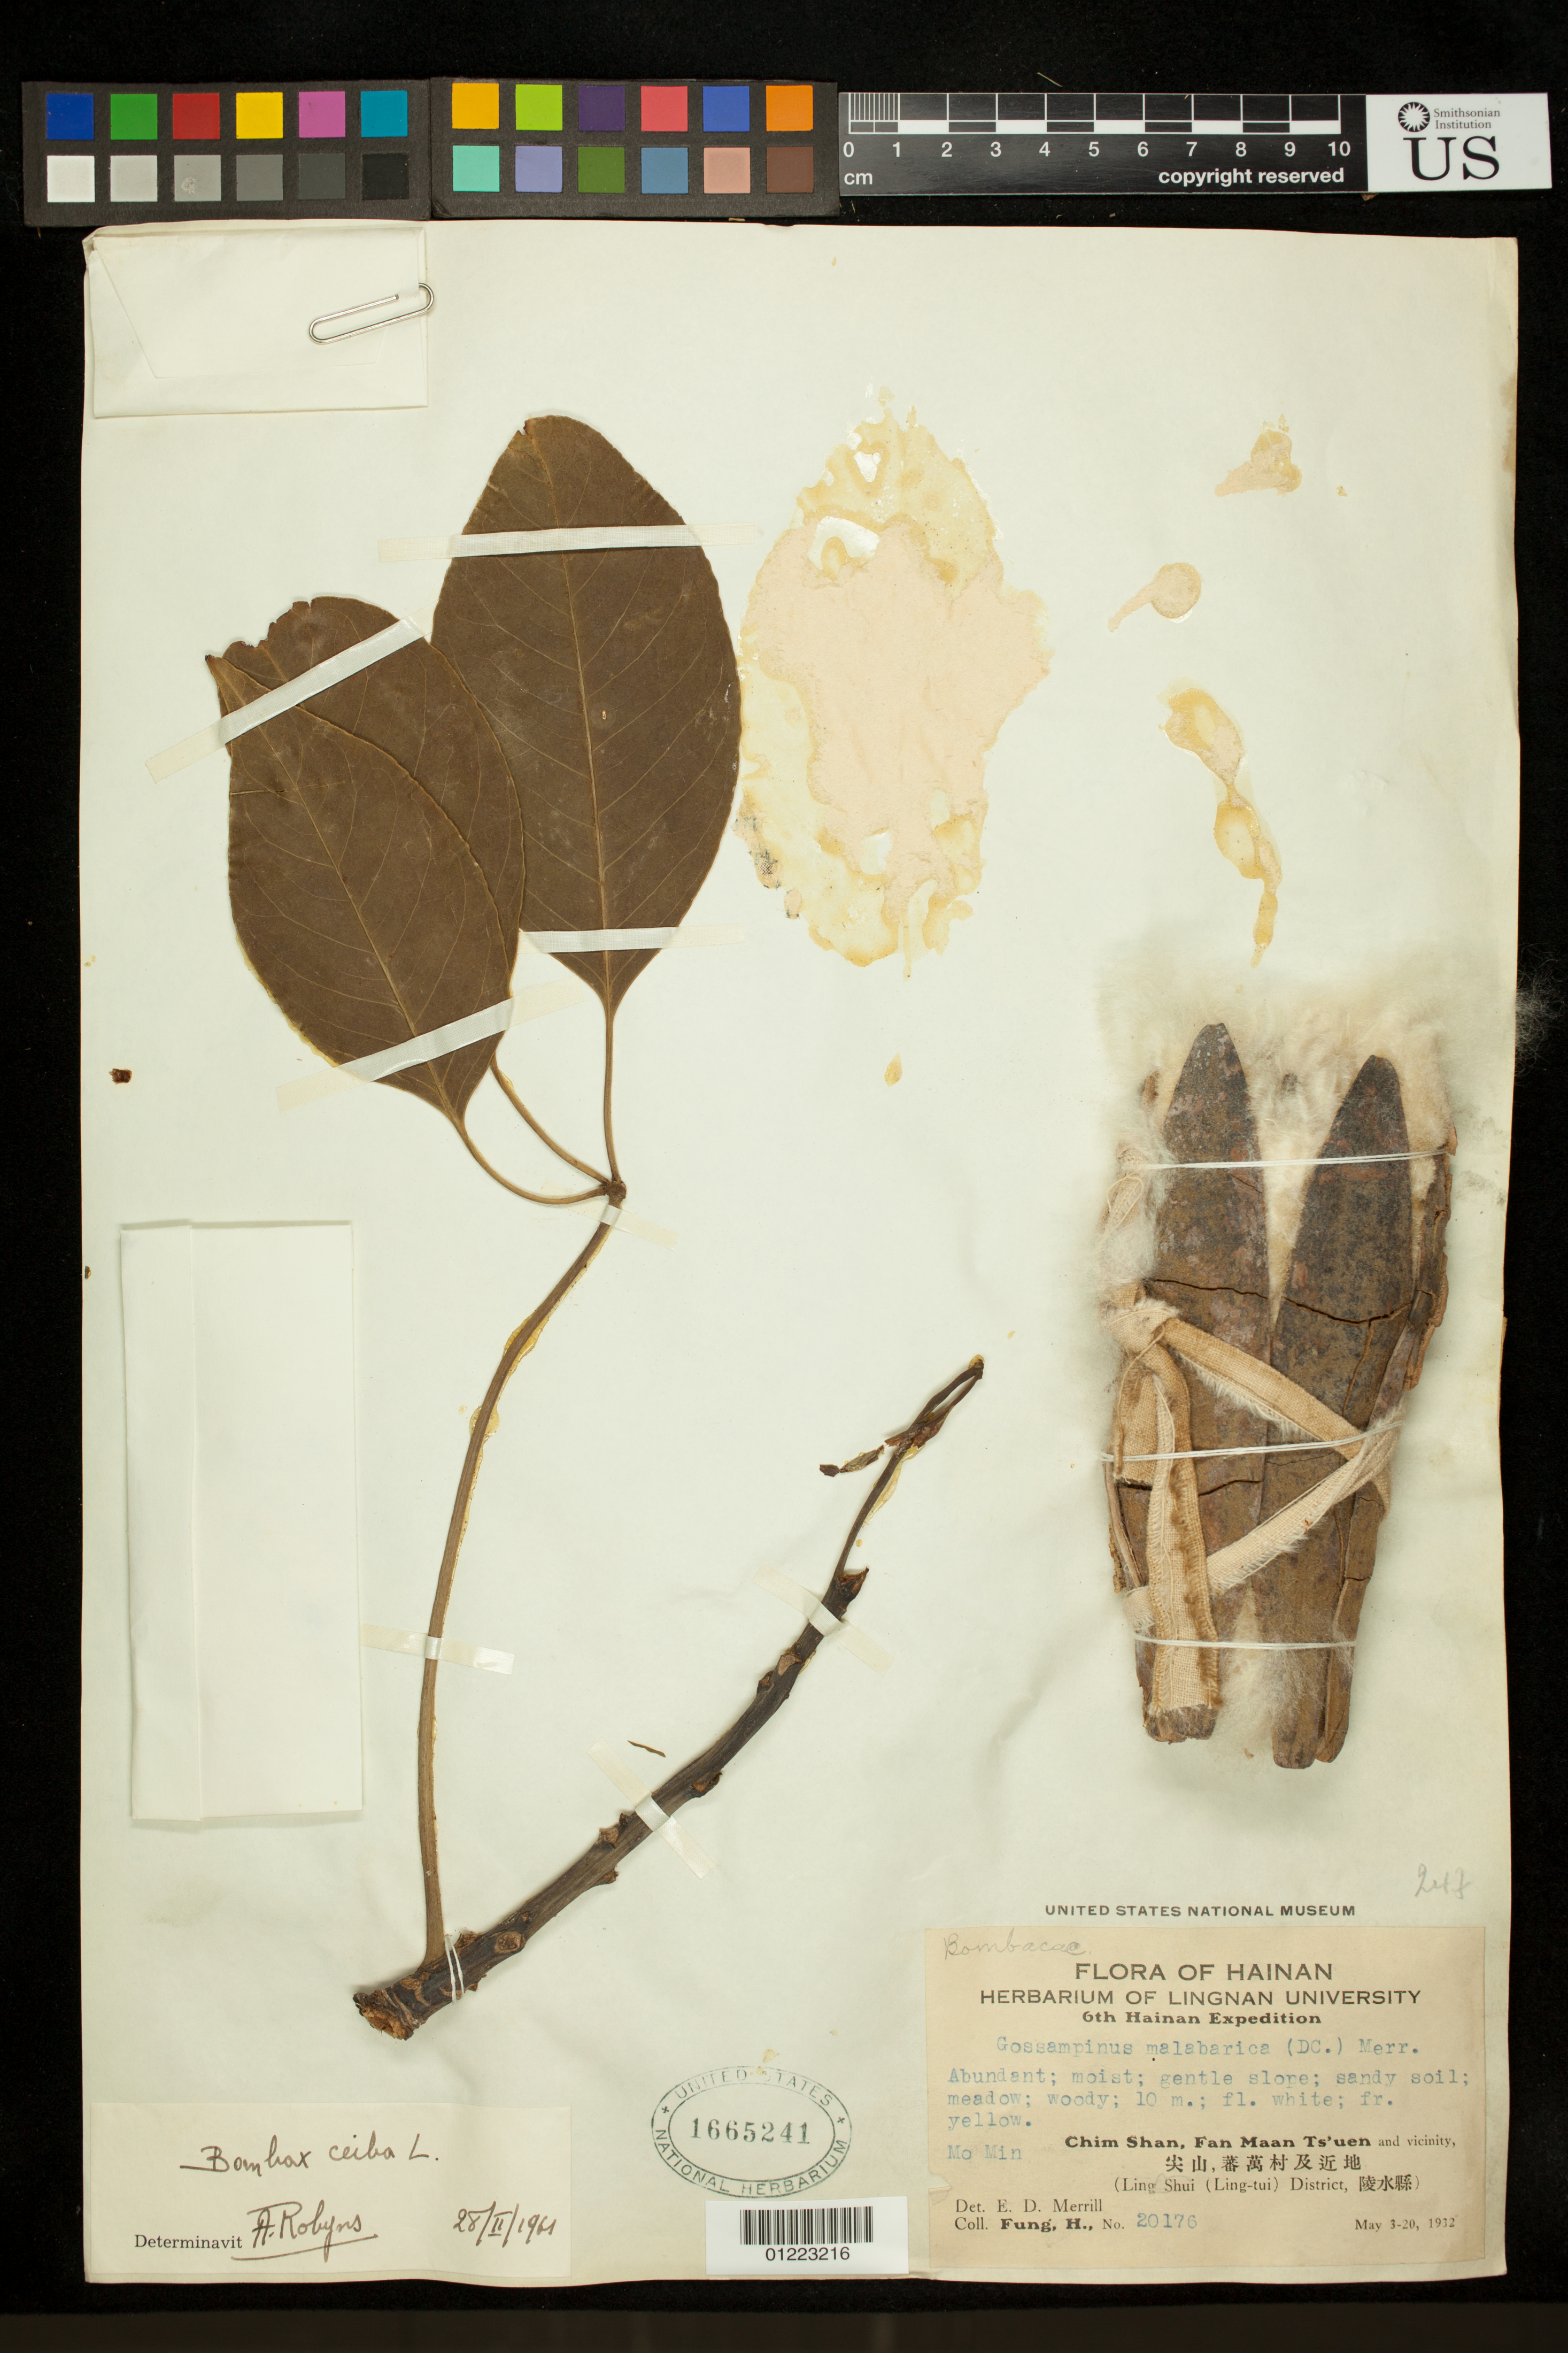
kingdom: Plantae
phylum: Tracheophyta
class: Magnoliopsida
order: Malvales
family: Malvaceae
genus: Bombax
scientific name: Bombax ceiba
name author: L.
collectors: H. K. Fung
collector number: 20176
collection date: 1932-05-03/1932-05-20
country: China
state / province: Hainan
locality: Chim Shan, Fan Maan Ts'uen and vicinity,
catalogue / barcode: US 1665241